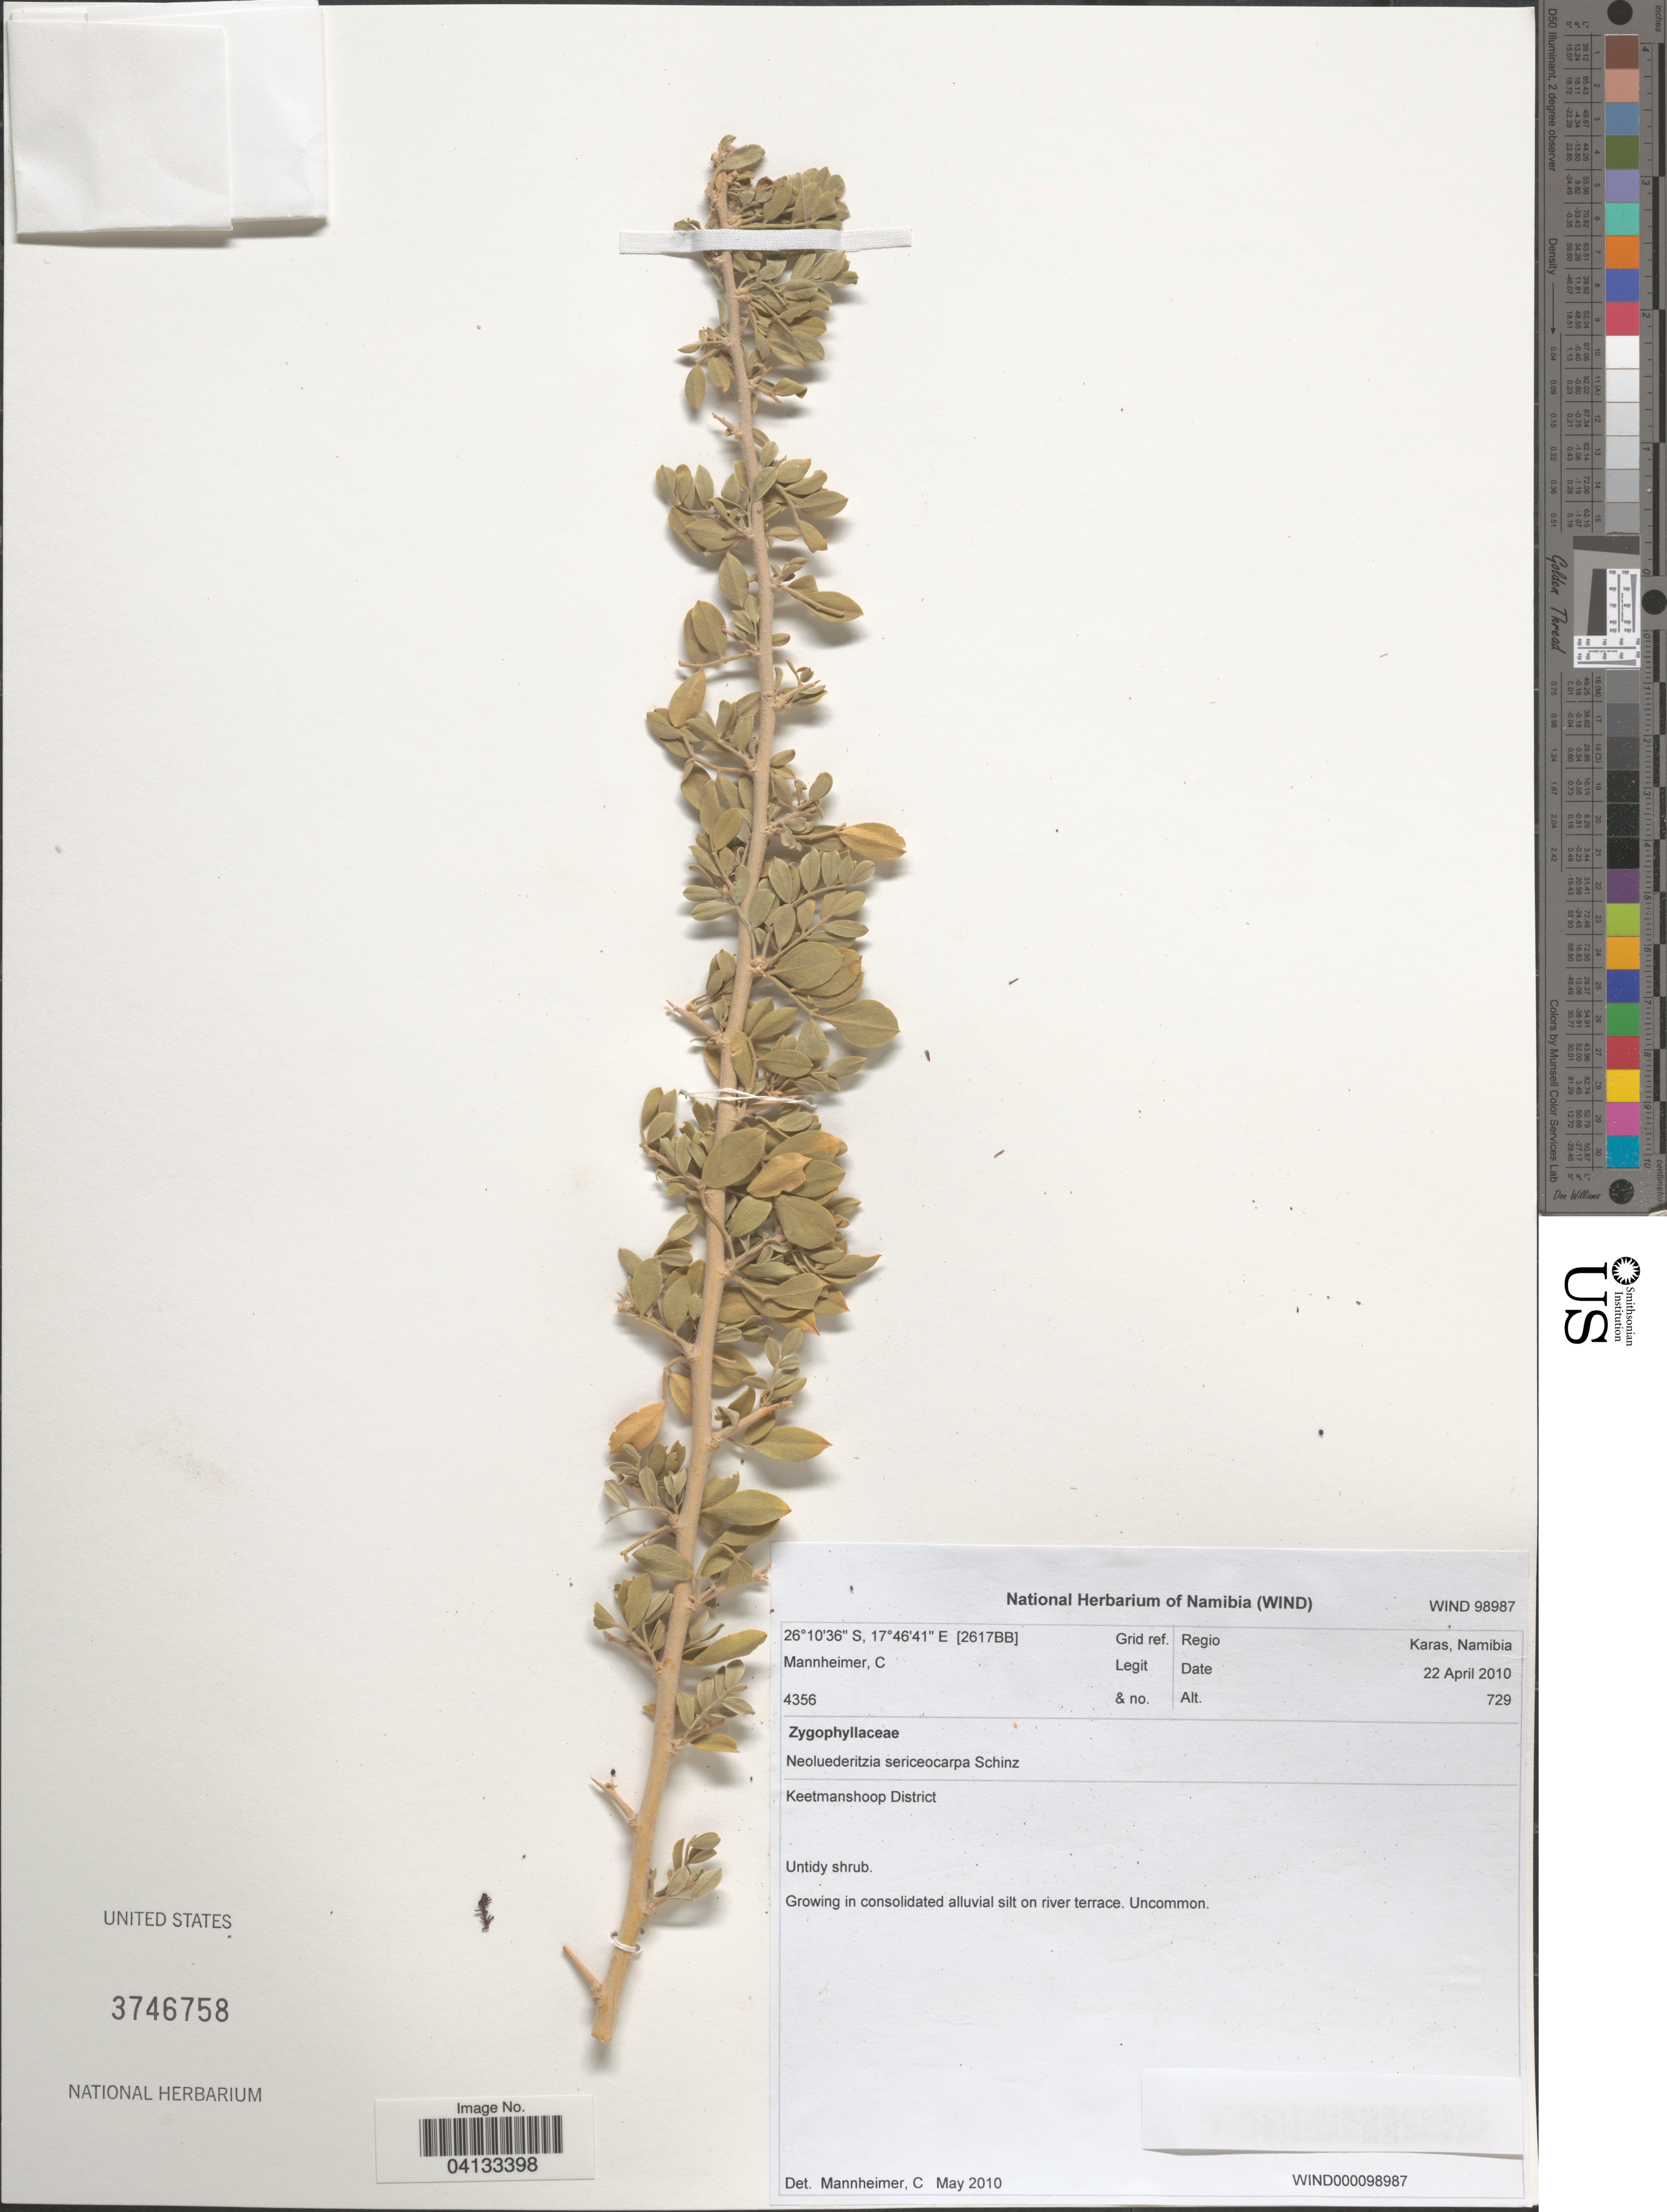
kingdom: Plantae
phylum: Tracheophyta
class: Magnoliopsida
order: Zygophyllales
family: Zygophyllaceae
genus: Neoluederitzia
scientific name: Neoluederitzia sericocarpa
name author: Schinz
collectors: C. A. Mannheimer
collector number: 4356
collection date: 2010-04-22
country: Namibia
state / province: Karas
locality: [2617BB]. Keetmanshoop District.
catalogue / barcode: US 3746758